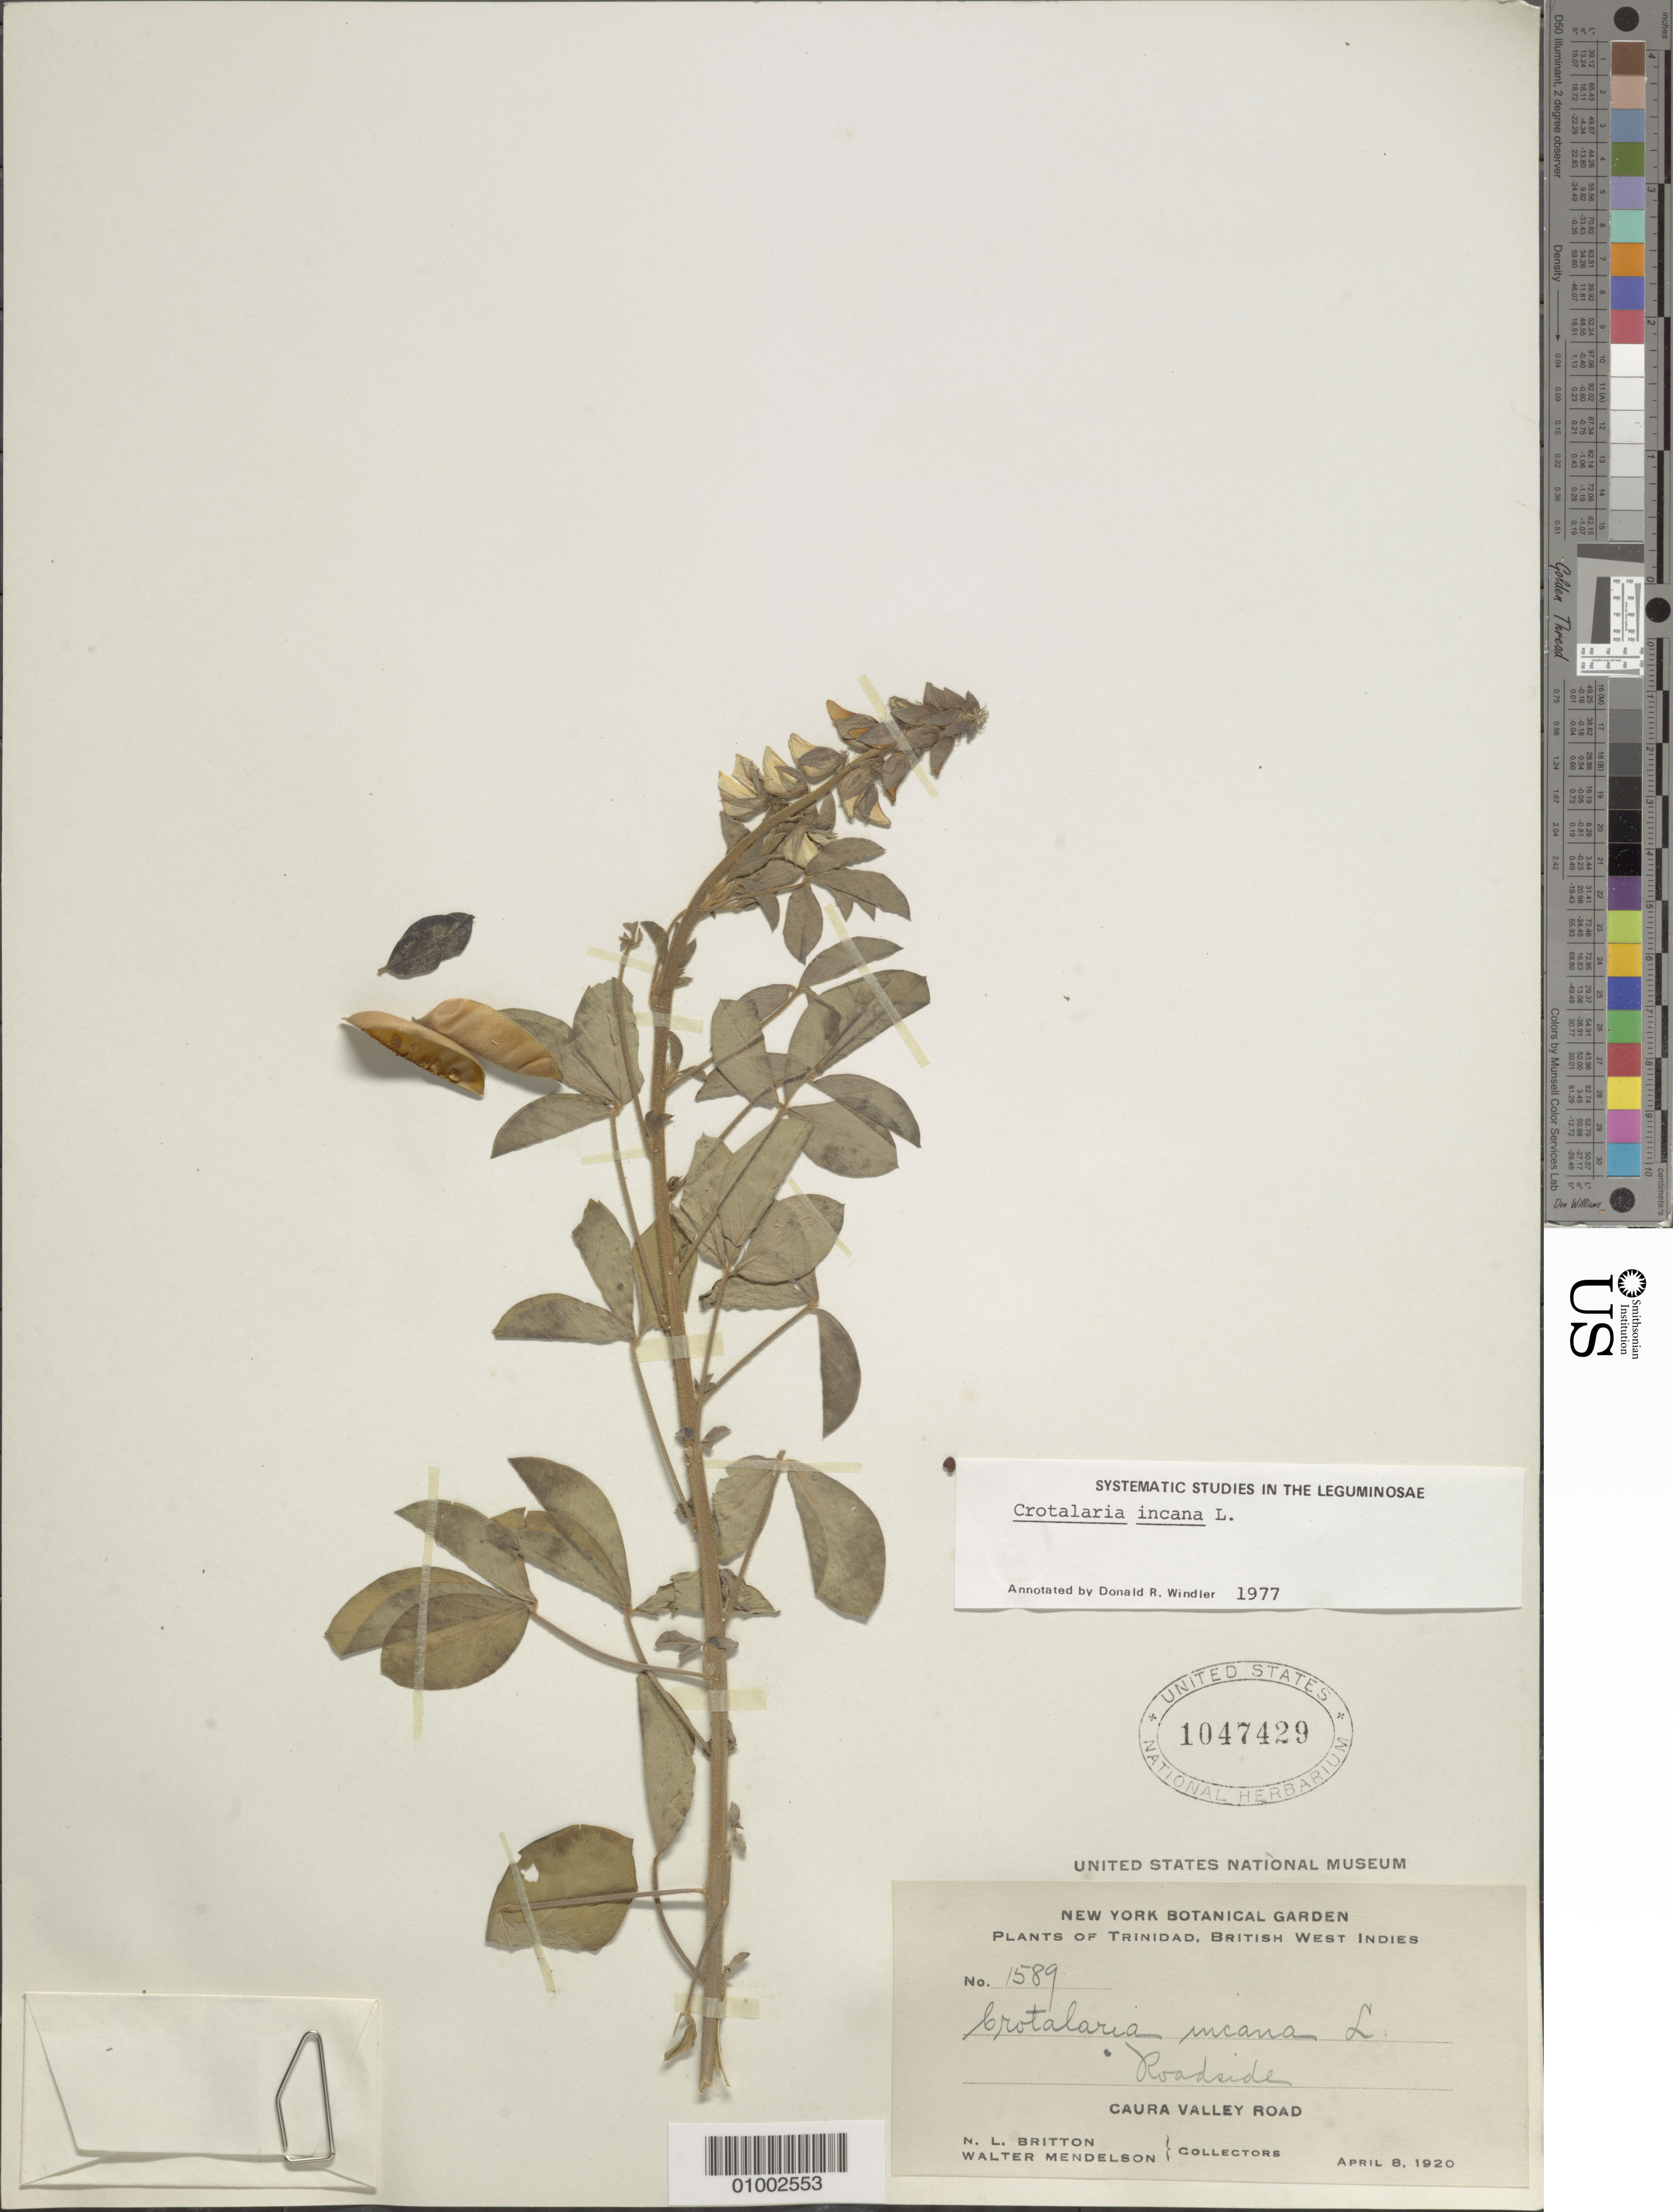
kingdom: Plantae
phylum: Tracheophyta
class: Magnoliopsida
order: Fabales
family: Fabaceae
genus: Crotalaria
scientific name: Crotalaria incana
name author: L.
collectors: N. Britton & W. Mendelson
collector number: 1589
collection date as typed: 08 Apr 1980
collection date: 1980-04-08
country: Trinidad and Tobago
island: Trinidad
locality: Caura Valley Road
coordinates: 0 N, 0 E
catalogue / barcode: US 1047429